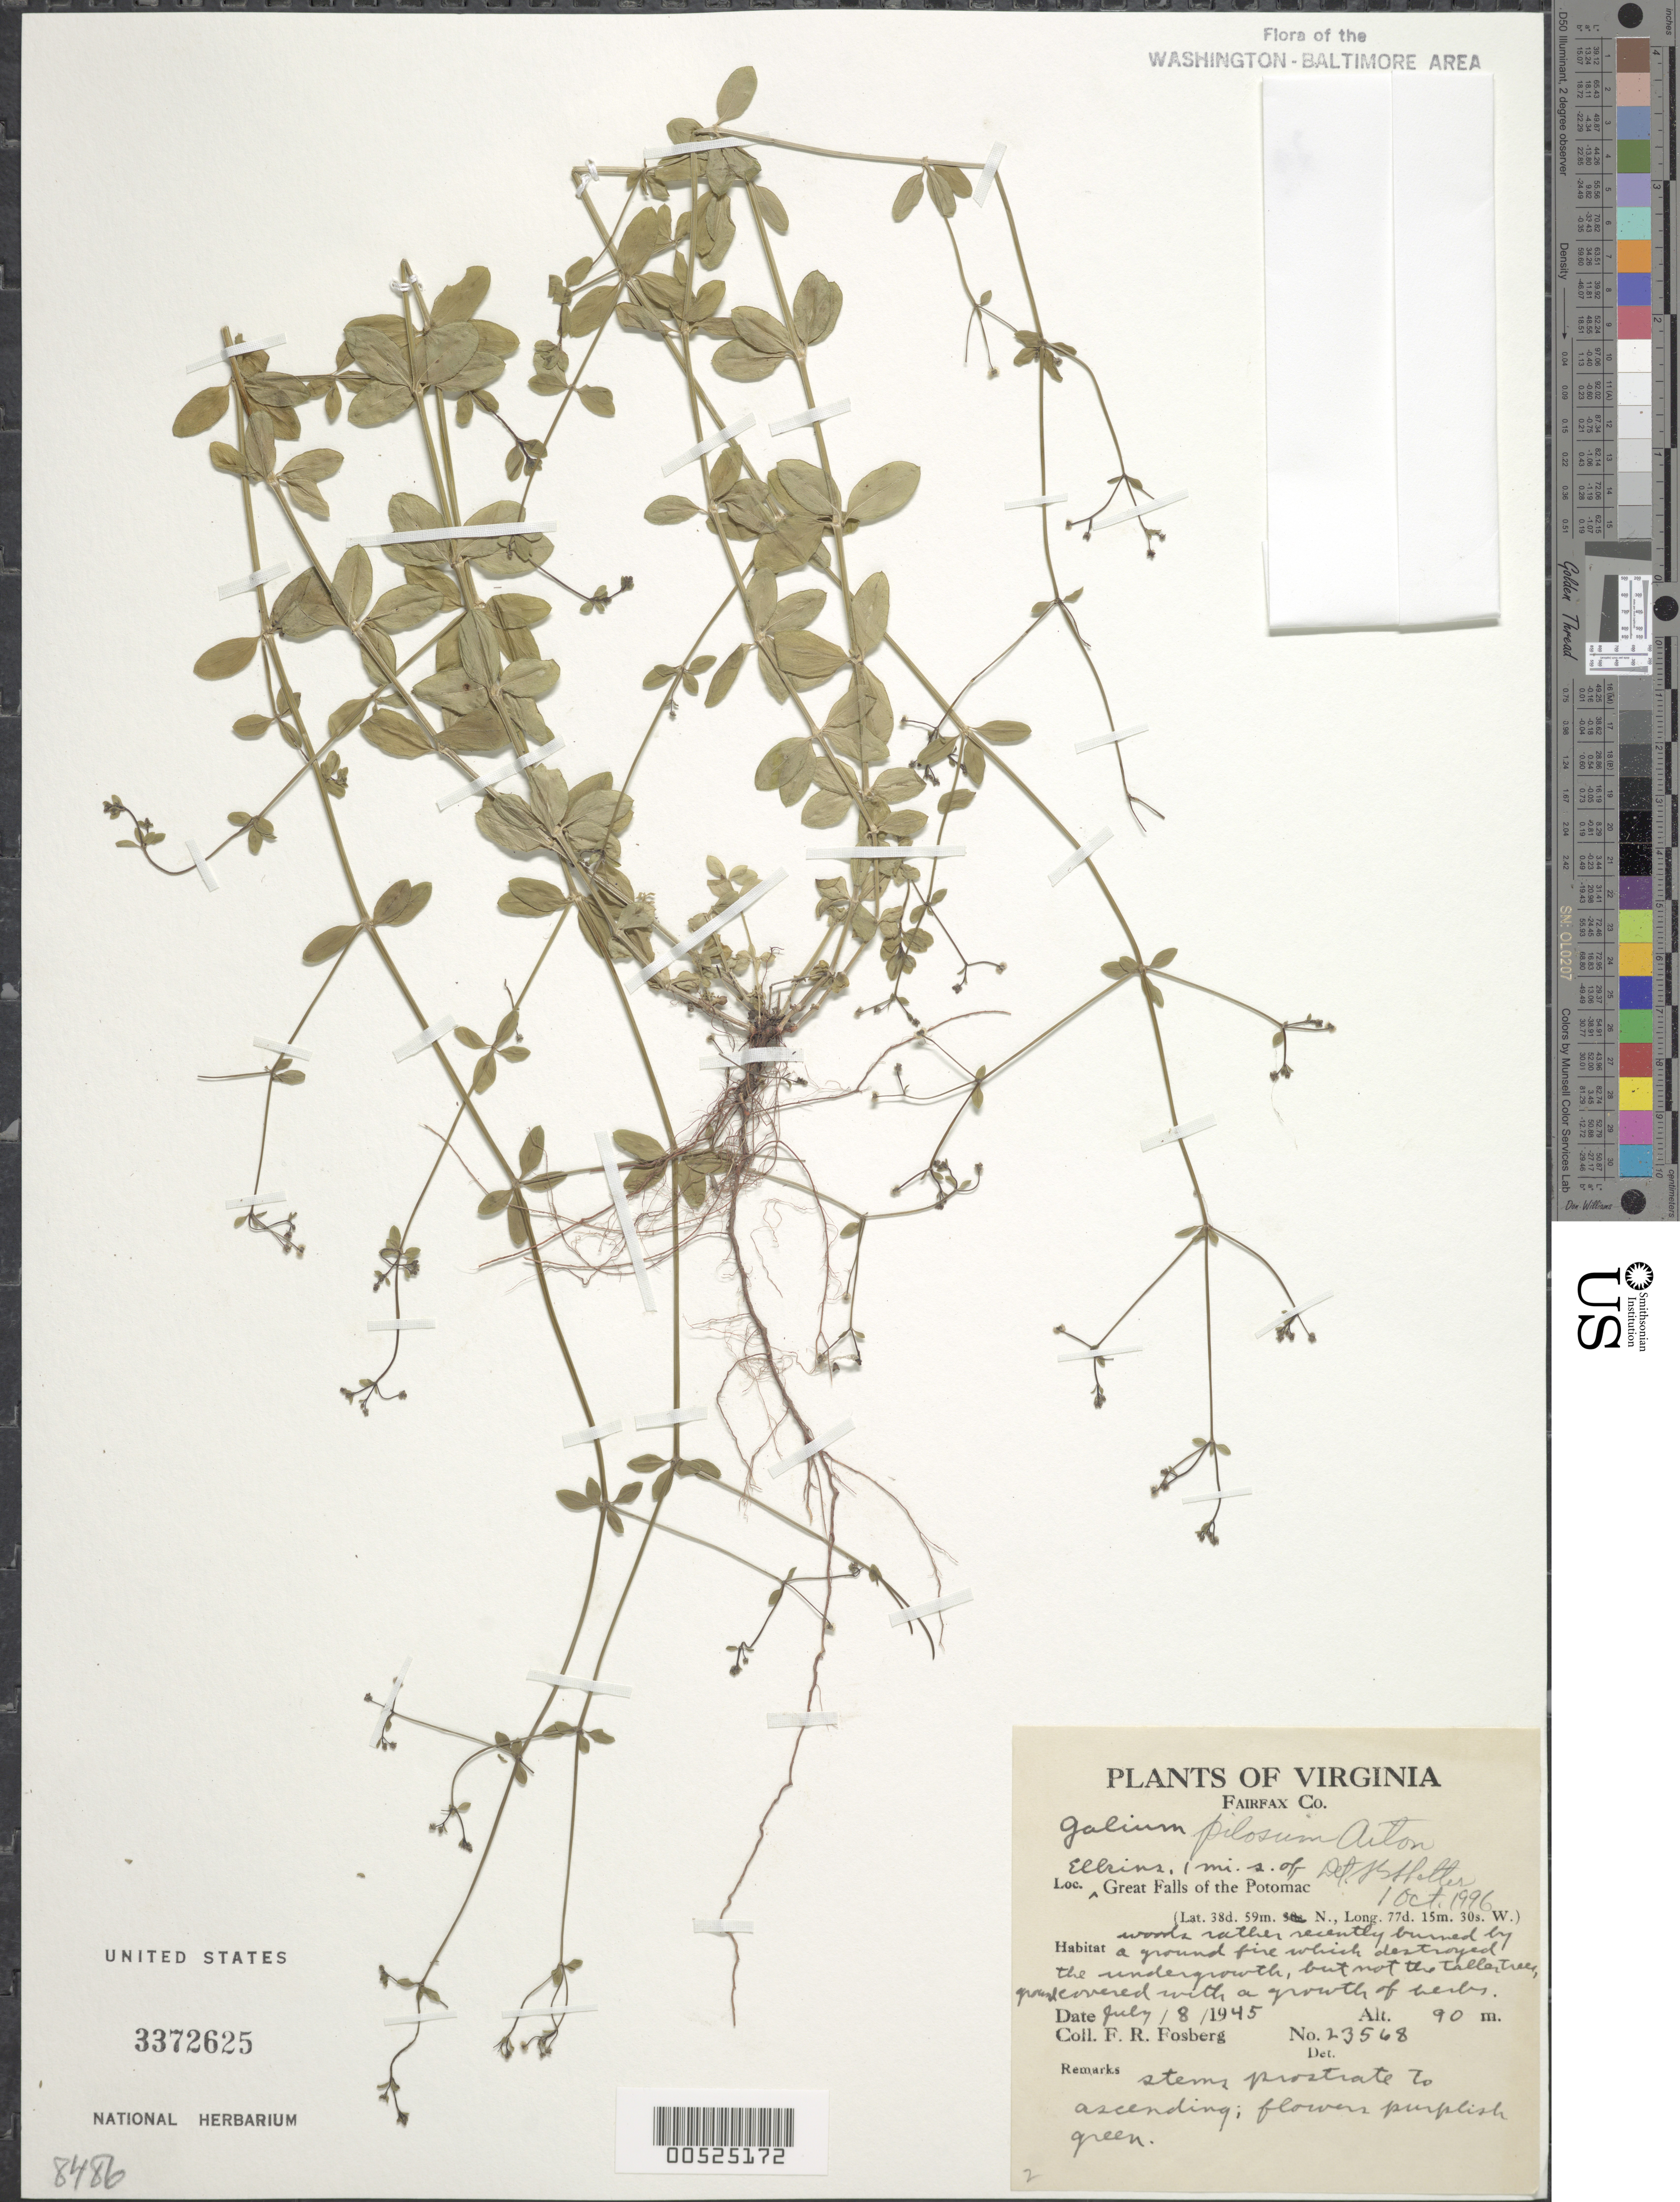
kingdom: Plantae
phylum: Tracheophyta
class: Magnoliopsida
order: Gentianales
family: Rubiaceae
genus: Galium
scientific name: Galium pilosum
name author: Aiton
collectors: F. R. Fosberg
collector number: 23568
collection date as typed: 08 Jul 1945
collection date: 1945-07-08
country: United States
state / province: Virginia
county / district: Fairfax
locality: Elkins, 1 mi. S of, Great Falls of the Potomac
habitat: Woods rather recently burned by a ground fire, ground covered by a herbs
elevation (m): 90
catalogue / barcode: US 3372625